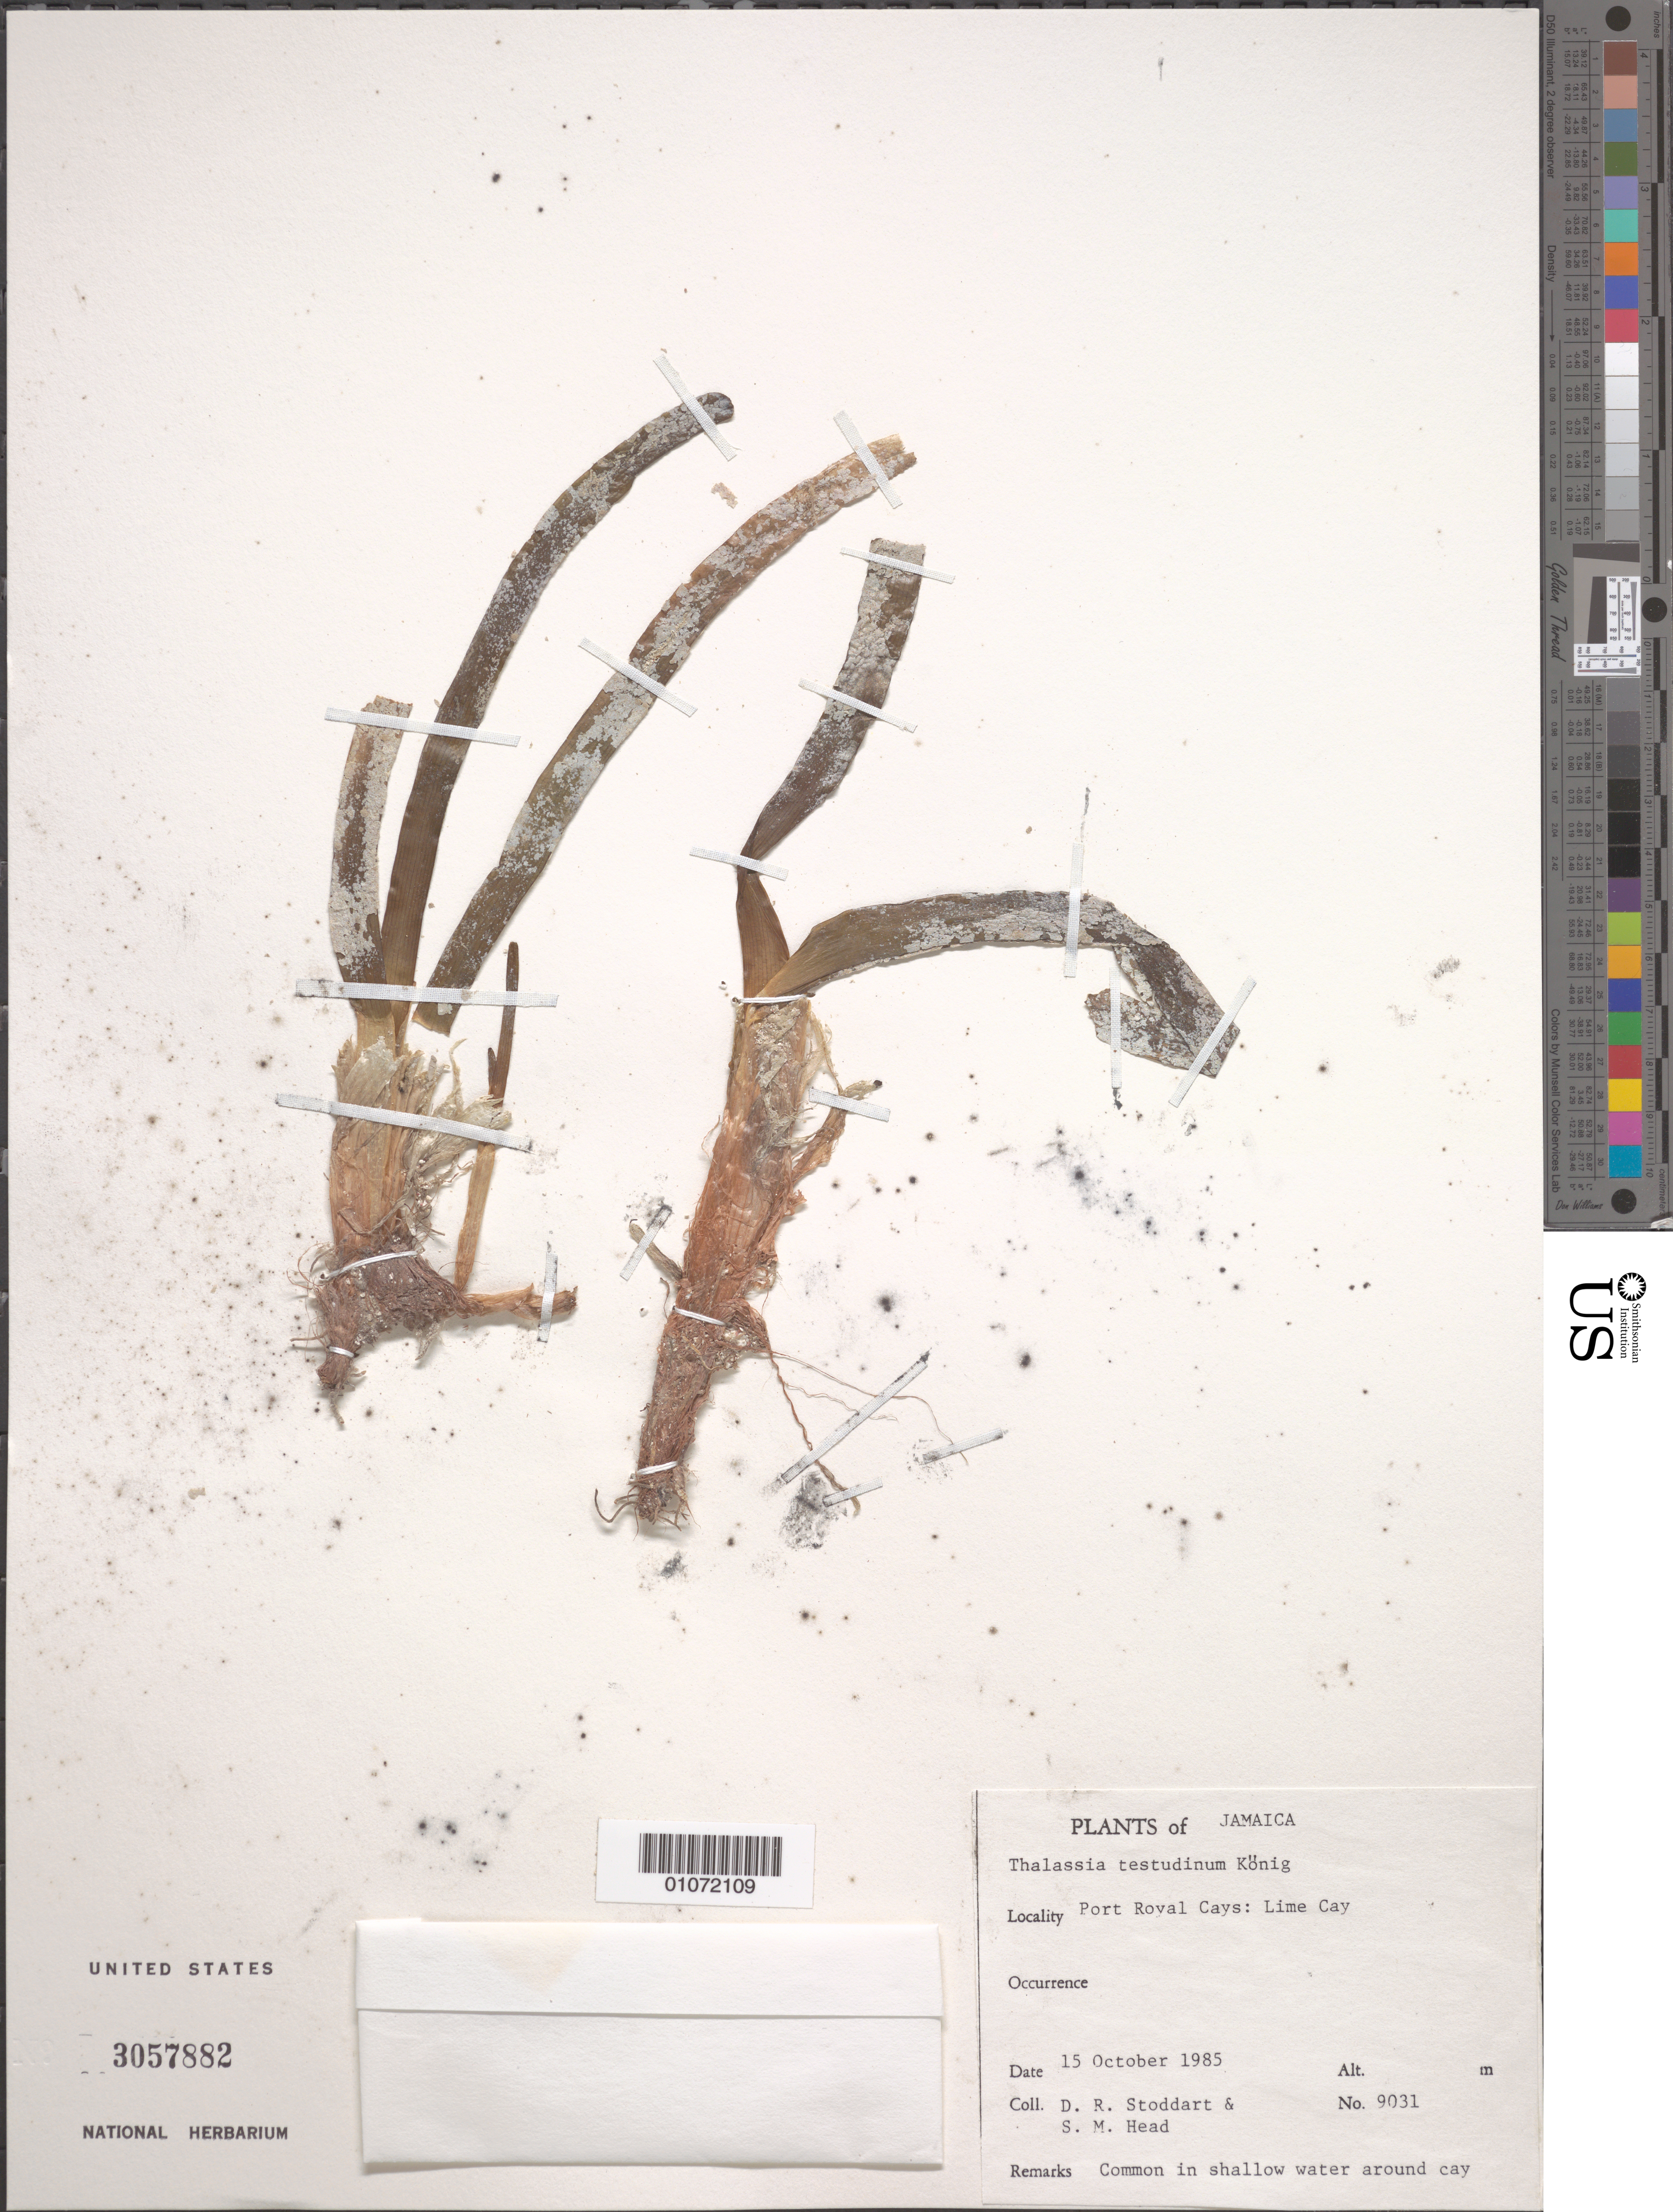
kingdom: Plantae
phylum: Tracheophyta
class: Liliopsida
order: Alismatales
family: Hydrocharitaceae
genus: Thalassia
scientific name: Thalassia testudinum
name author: Banks & Sol. ex K.D. Koenig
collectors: D. R. Stoddart & S. Head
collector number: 9031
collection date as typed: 15 Oct 1985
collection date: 1985-10-15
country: Jamaica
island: Jamaica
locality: Port Royal Cays: lime cay. Common in shallow water round cay.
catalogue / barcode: US 3057882